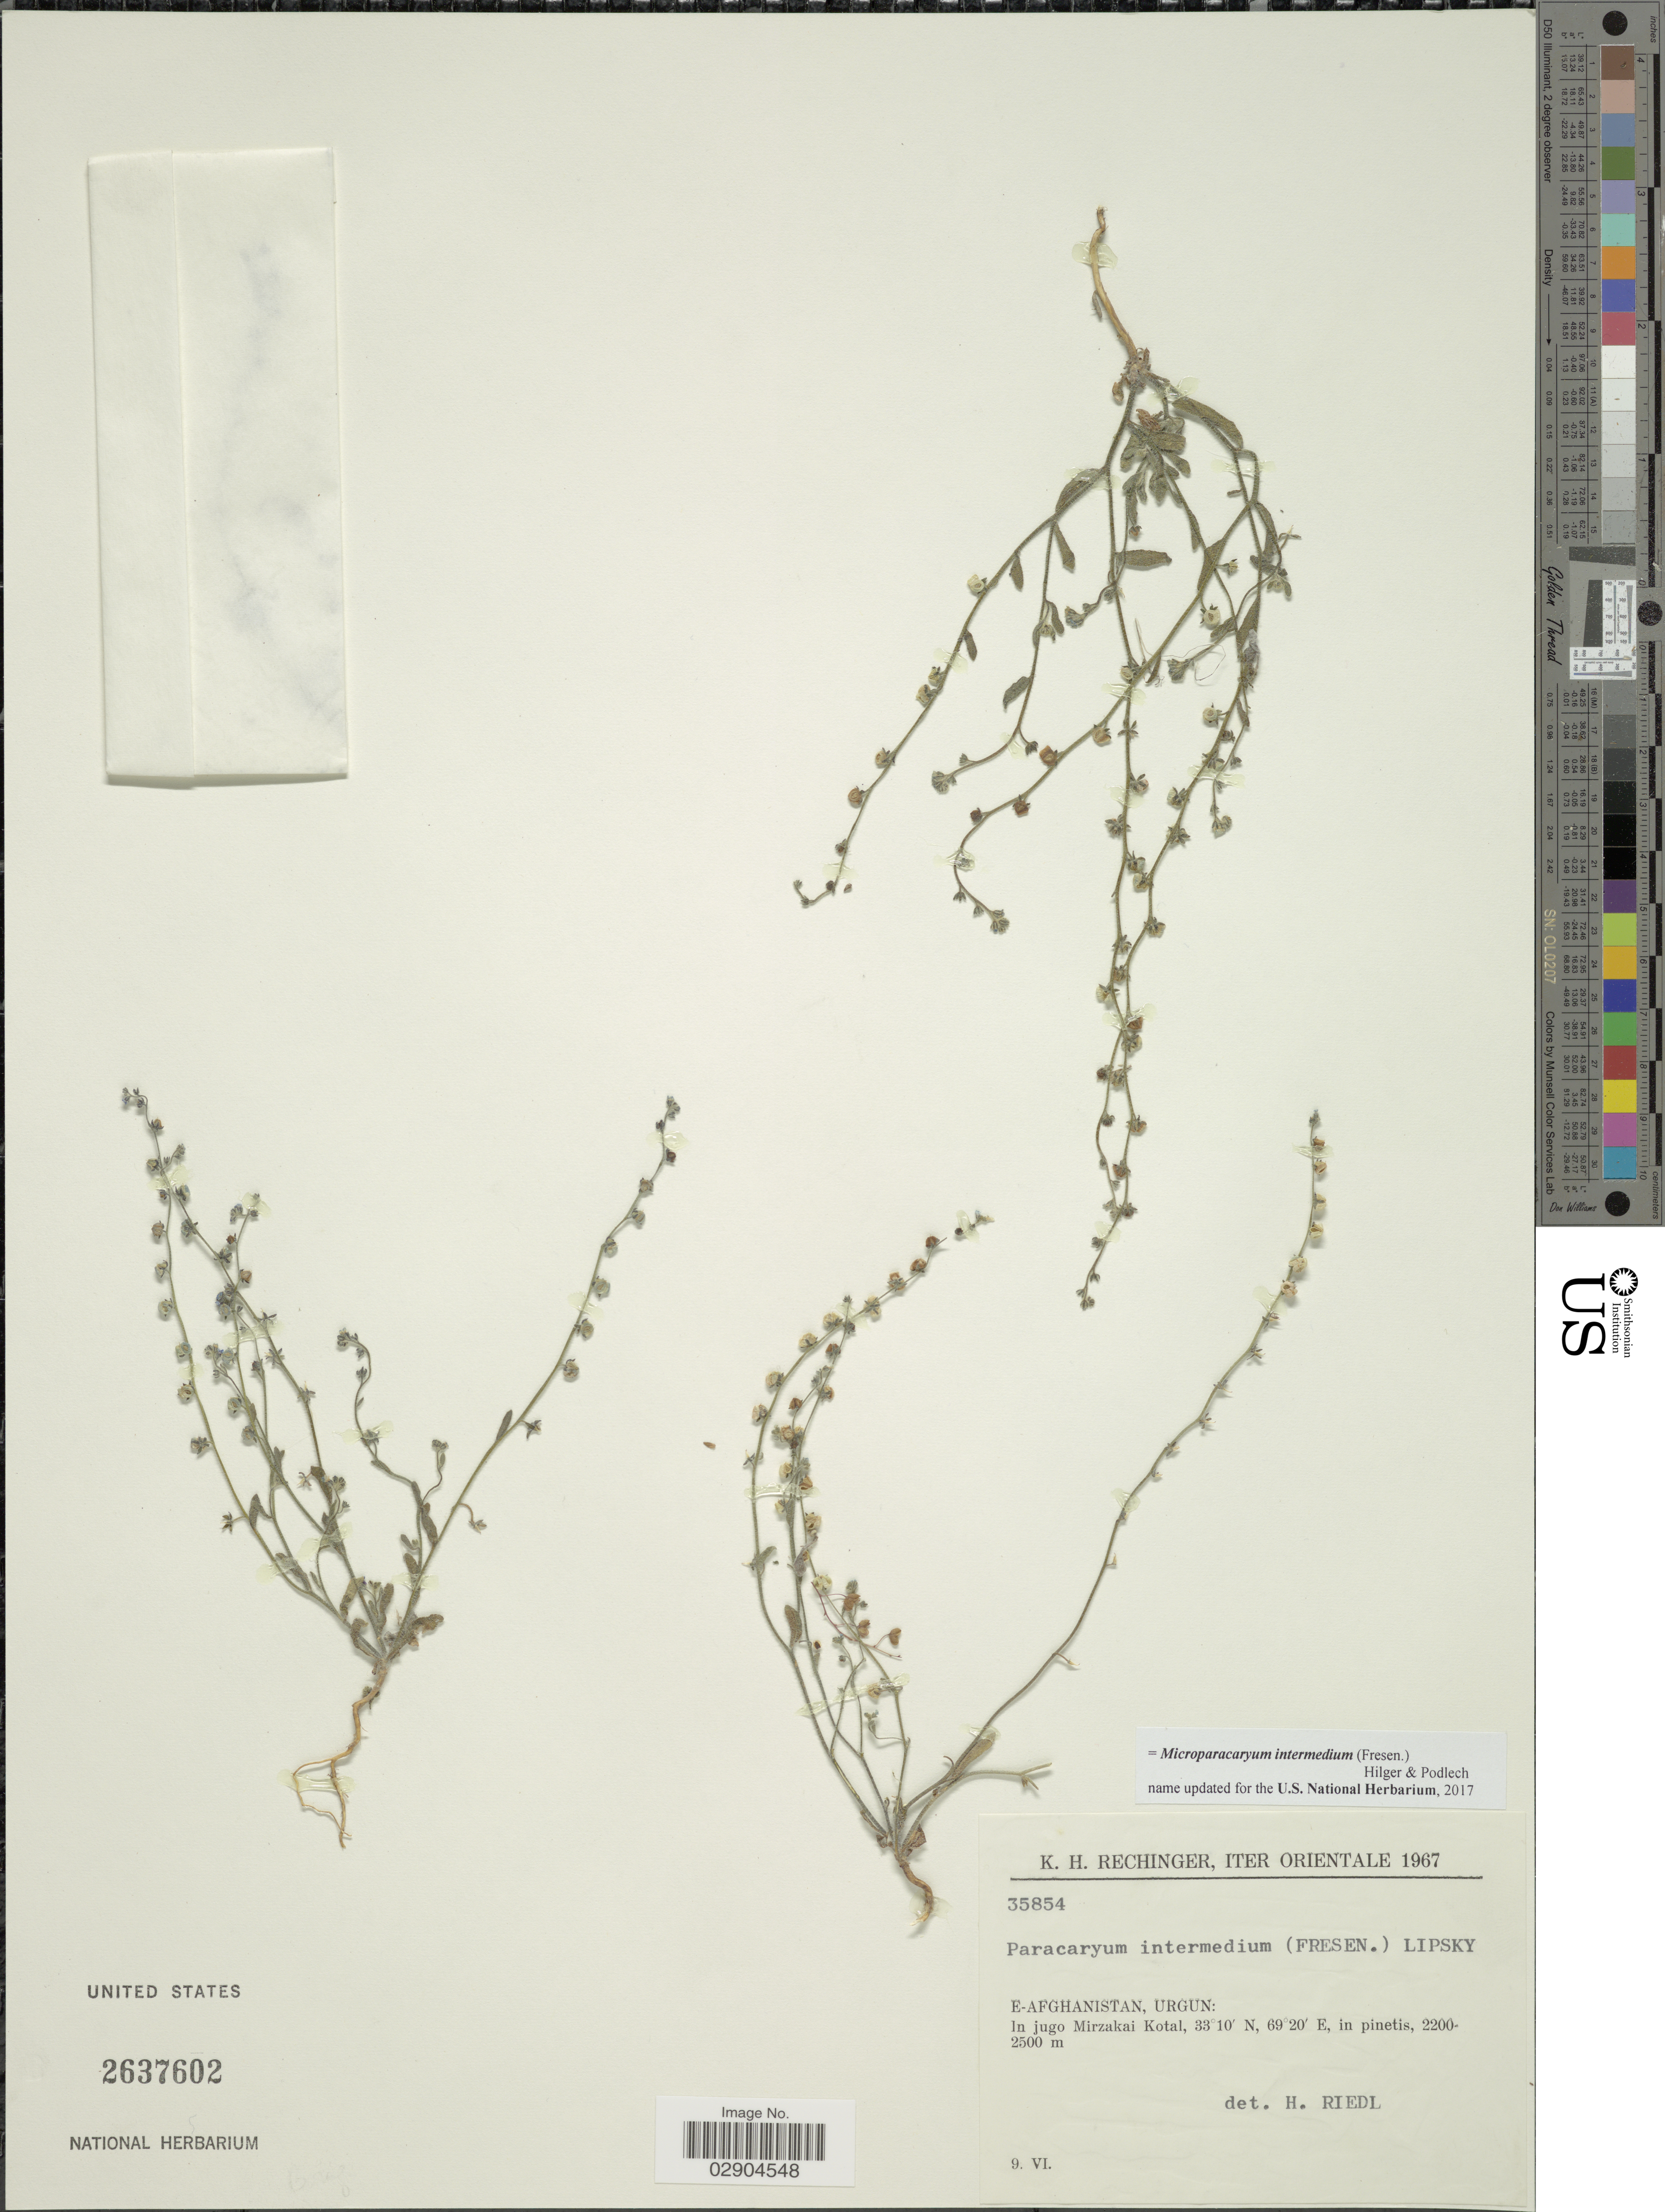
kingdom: Plantae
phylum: Tracheophyta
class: Magnoliopsida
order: Boraginales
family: Boraginaceae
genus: Microparacaryum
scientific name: Microparacaryum intermedium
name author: (Fresen.) Hilger & Podlech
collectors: K. H. Rechinger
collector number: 35854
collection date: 1967-06-09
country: Afghanistan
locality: E-Afghanistan, Urgun: In jugo Mirzakai Kotal.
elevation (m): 2200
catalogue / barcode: US 2637602